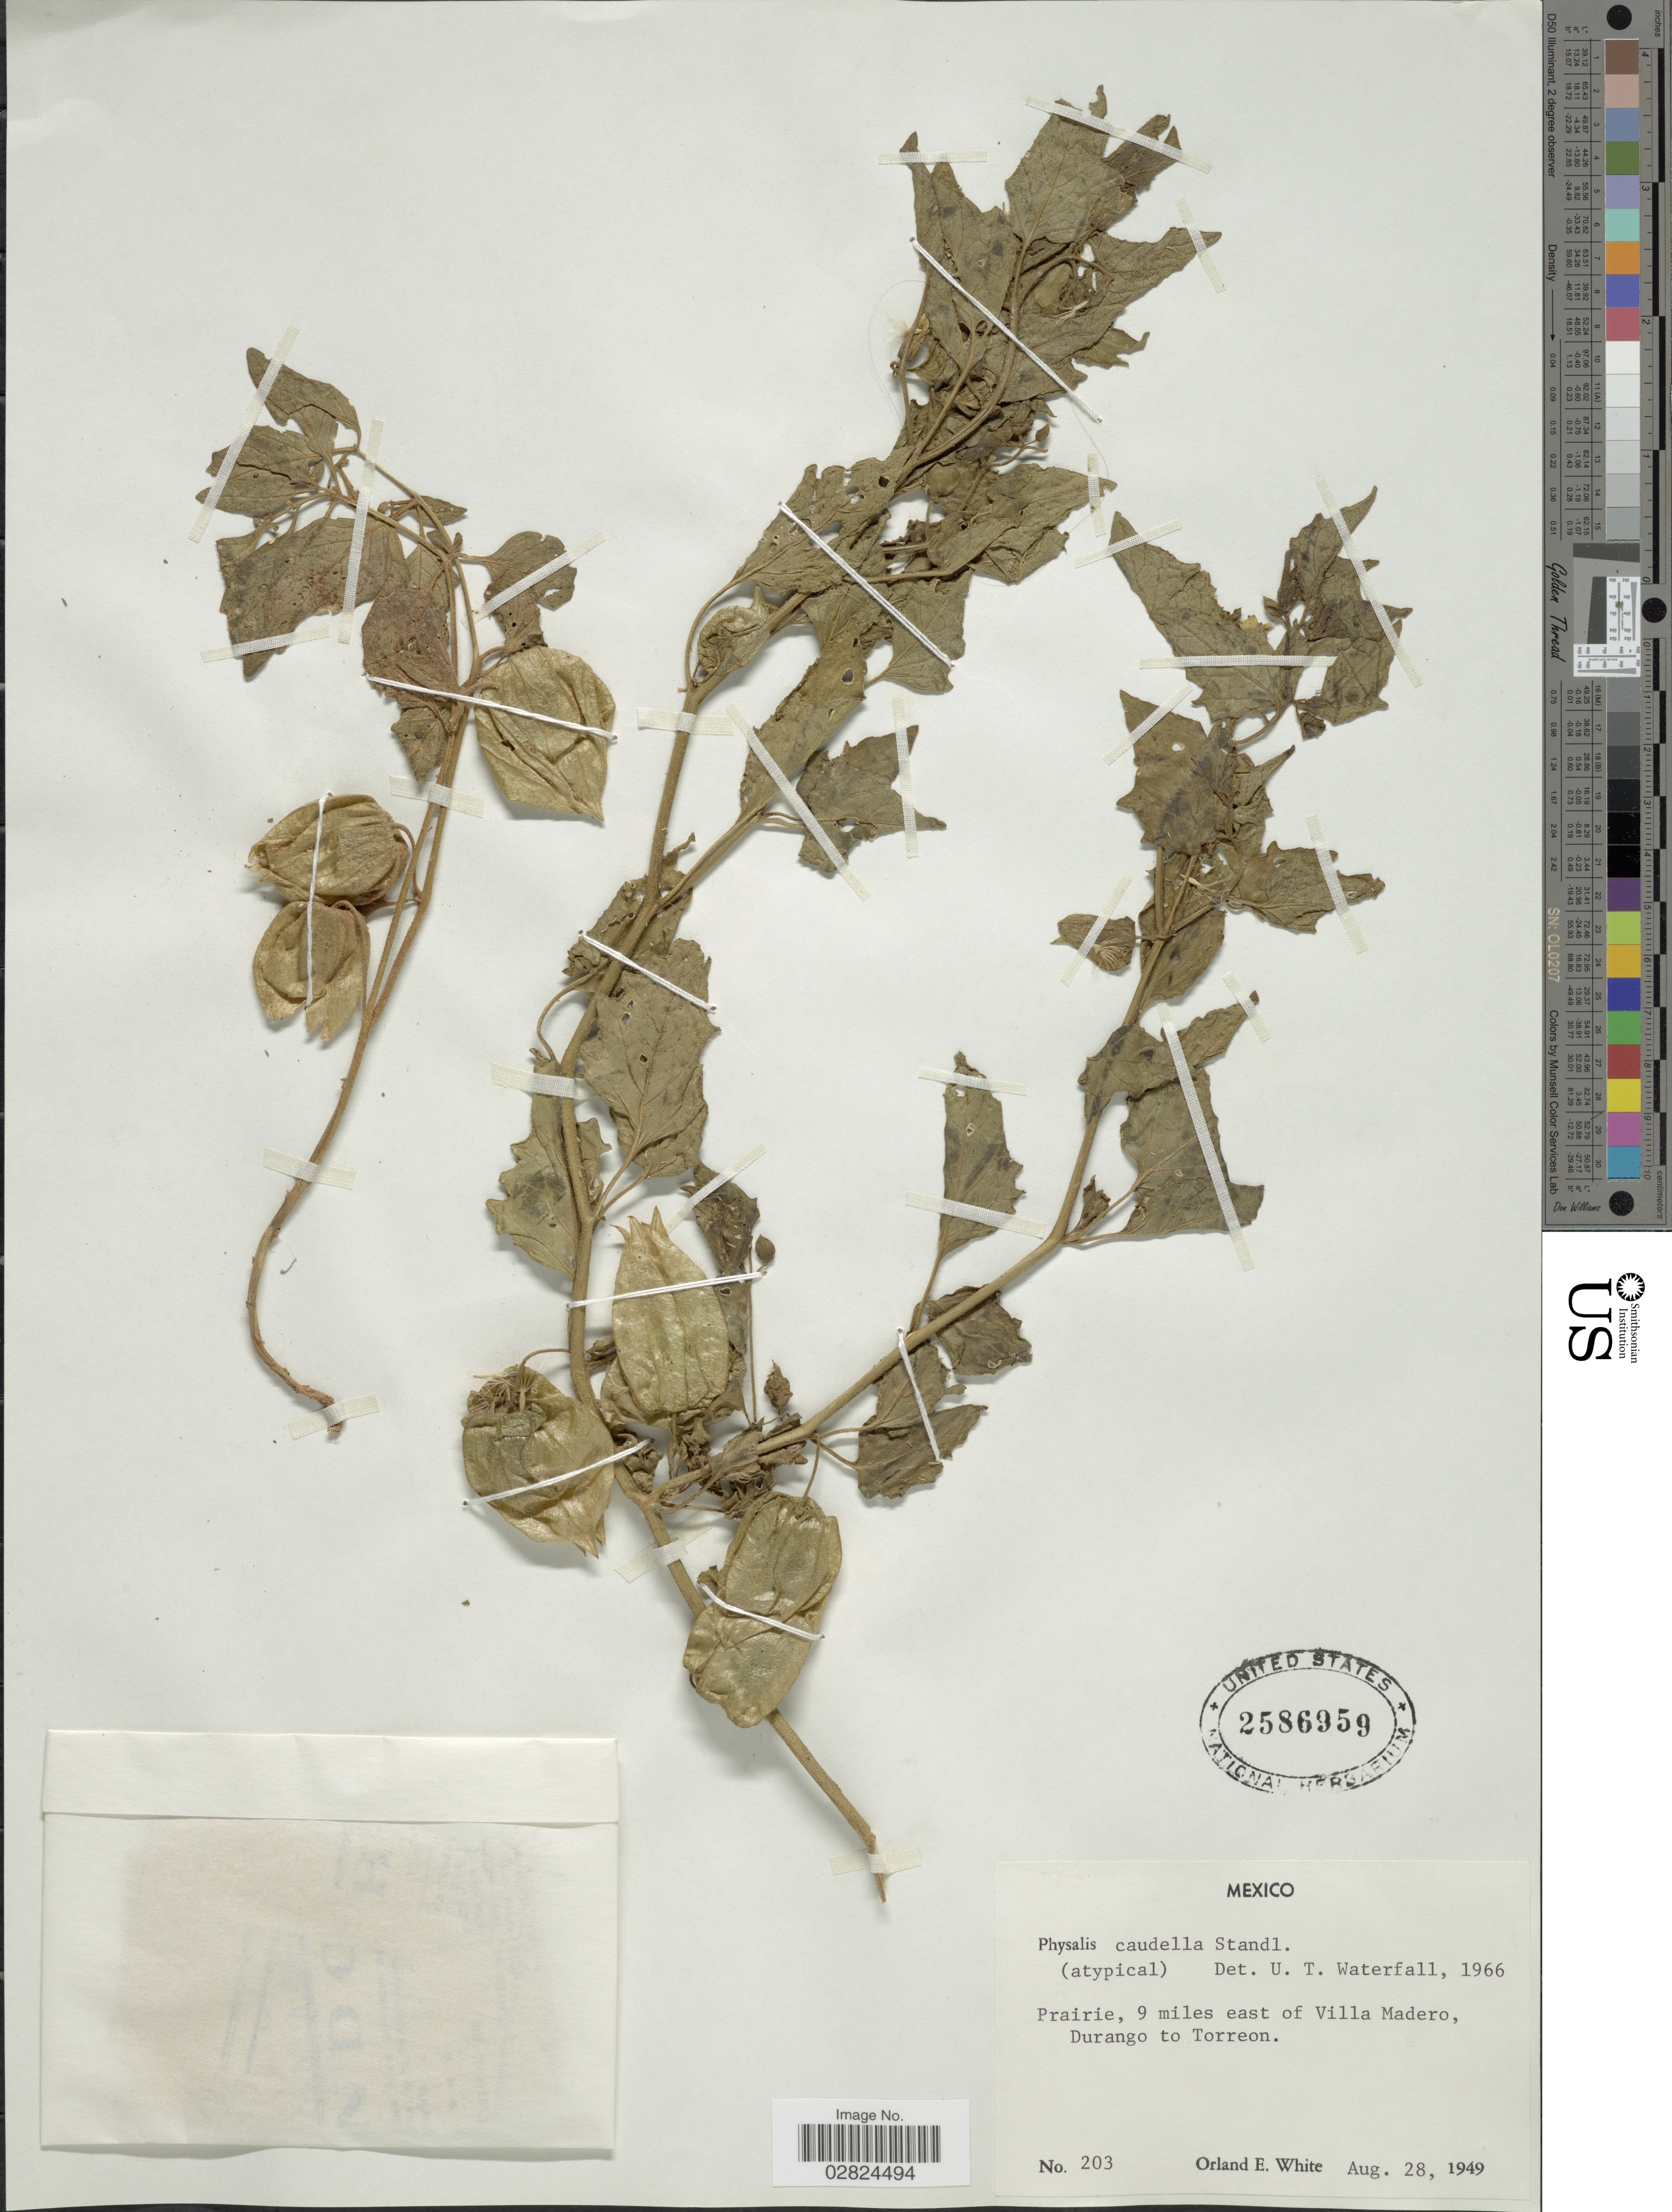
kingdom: Plantae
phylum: Tracheophyta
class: Magnoliopsida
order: Solanales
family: Solanaceae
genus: Physalis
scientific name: Physalis caudella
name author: Standl.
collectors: O. E. White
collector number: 203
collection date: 1949-08-28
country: Mexico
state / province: Durango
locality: Prairie, 9 miles east of Villa Madero, Durango to Torreon.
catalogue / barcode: US 2586959